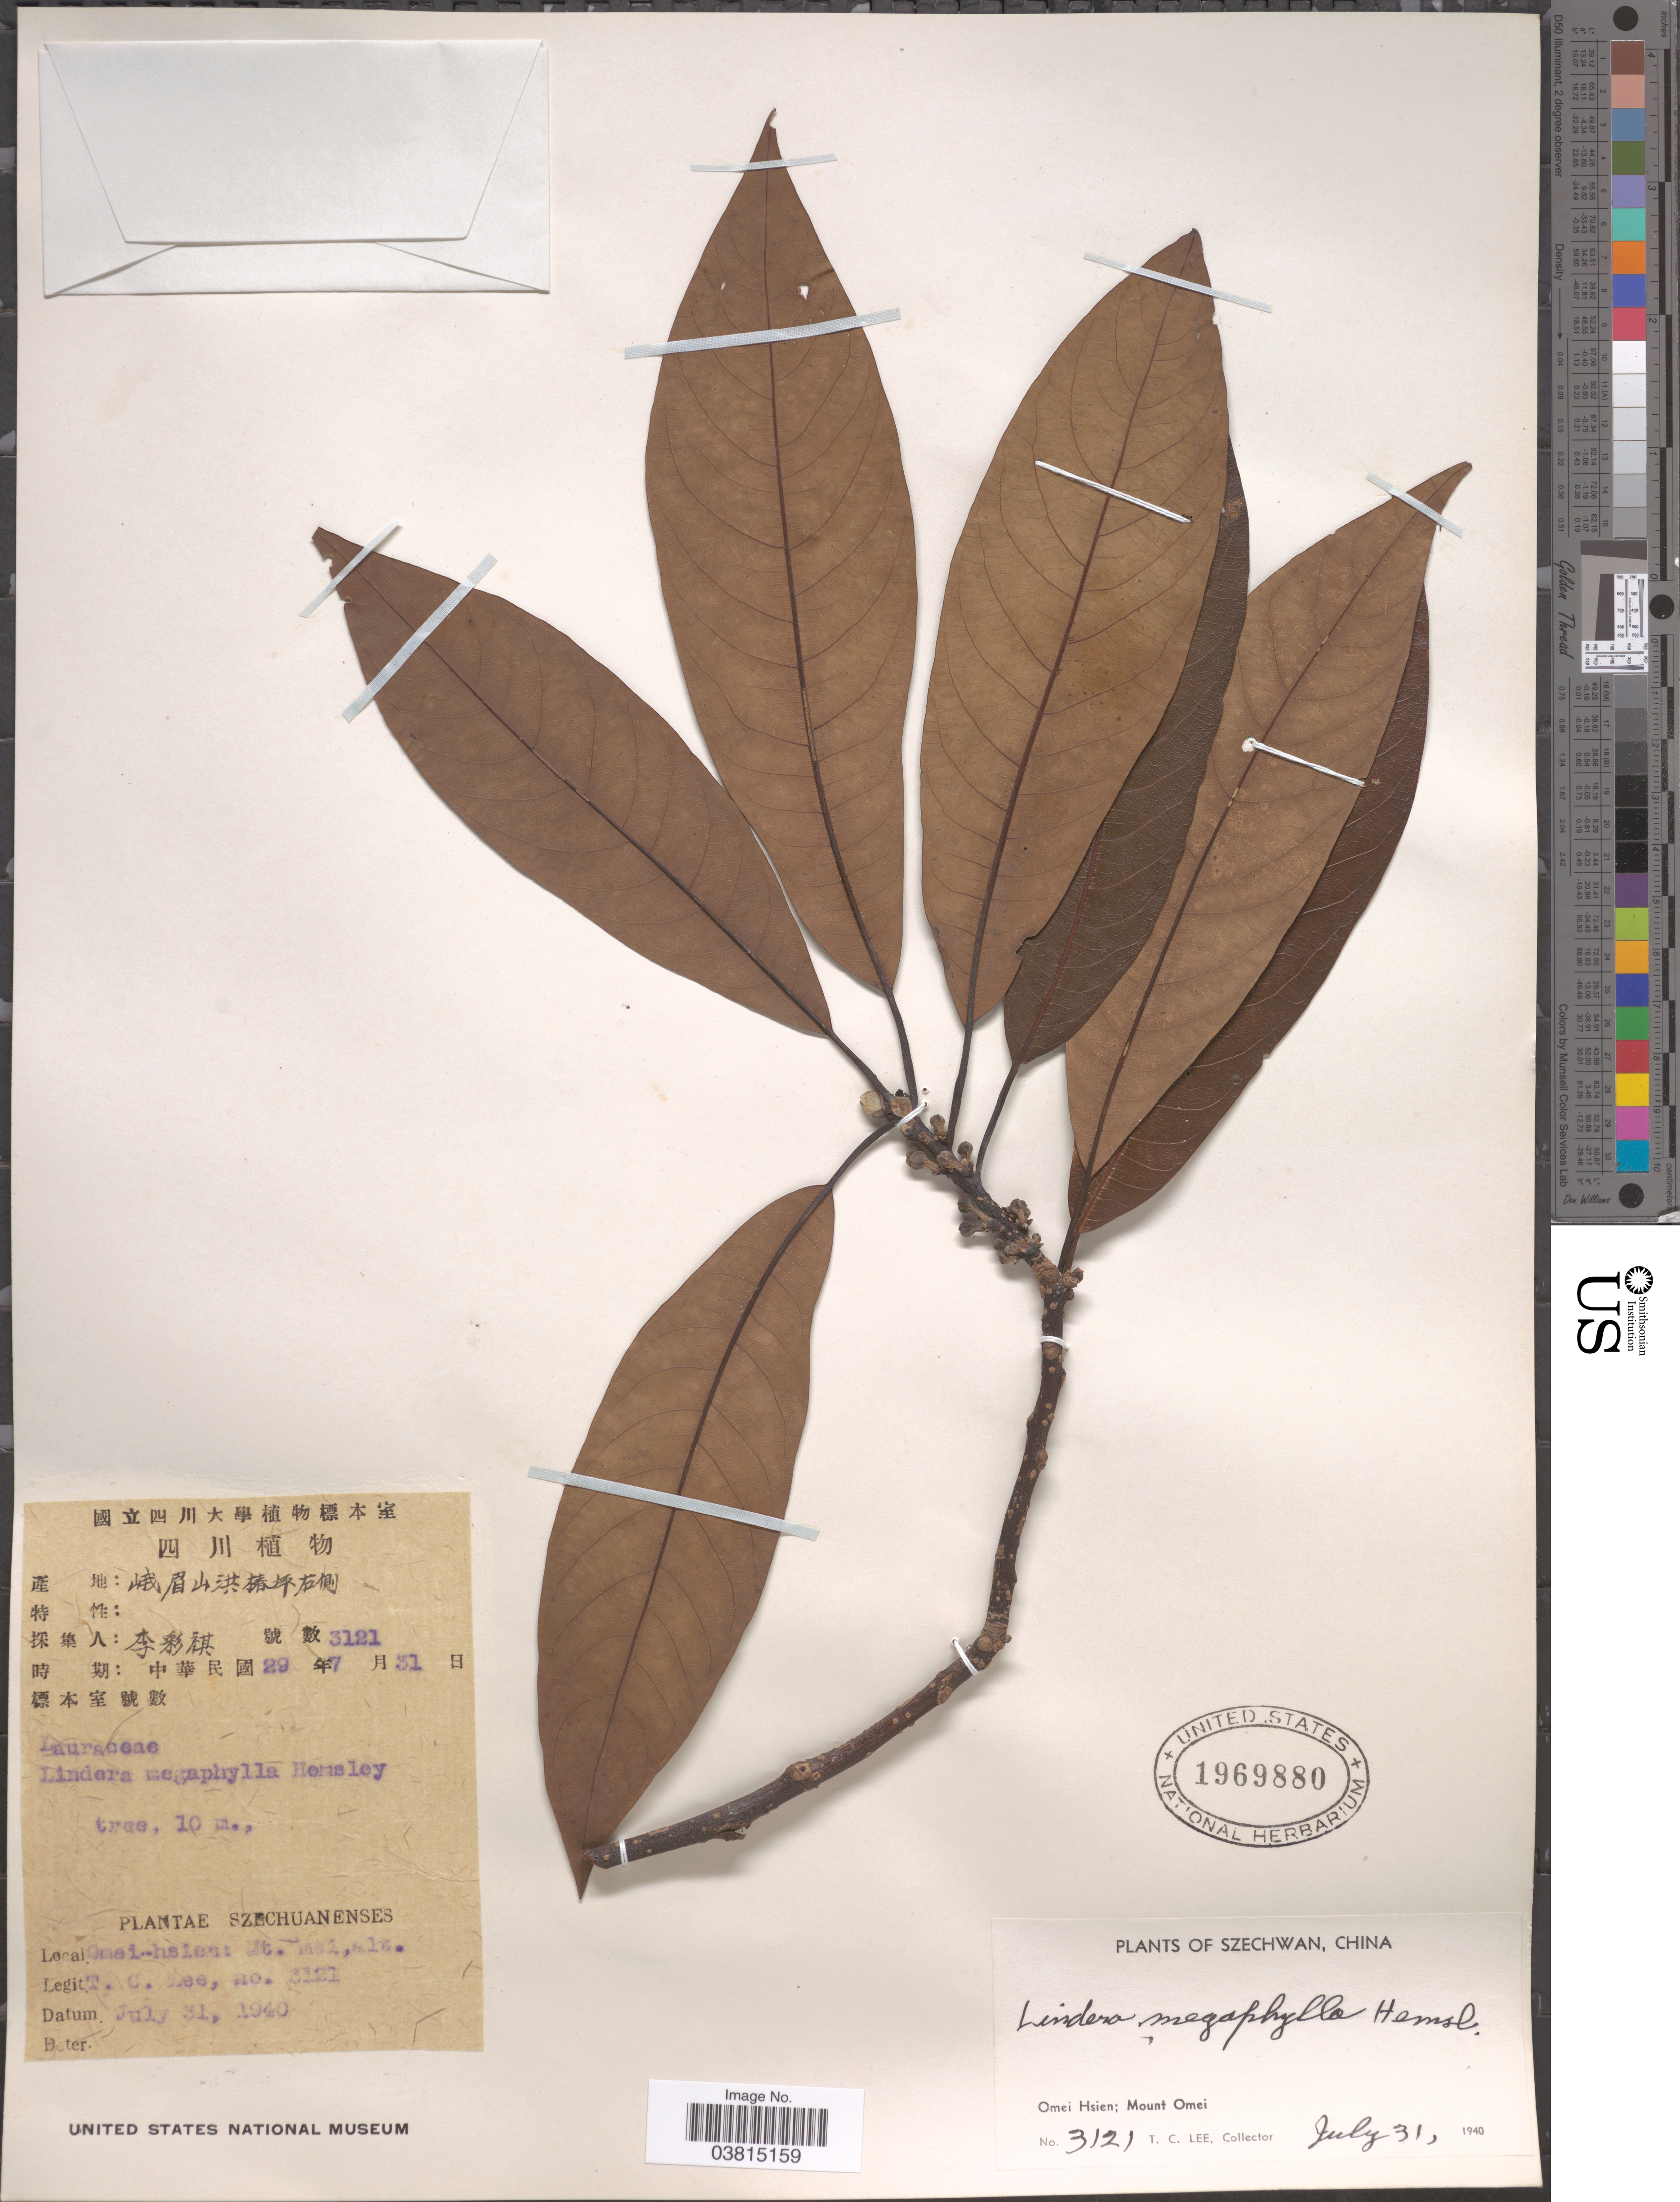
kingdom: Plantae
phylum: Tracheophyta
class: Magnoliopsida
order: Laurales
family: Lauraceae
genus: Lindera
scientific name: Lindera megaphylla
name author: Hemsl.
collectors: T. Lee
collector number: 3121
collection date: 1940-07-31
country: China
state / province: Sichuan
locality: Szechwan. Omei Hsien; Mount Omei.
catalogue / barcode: US 1969880